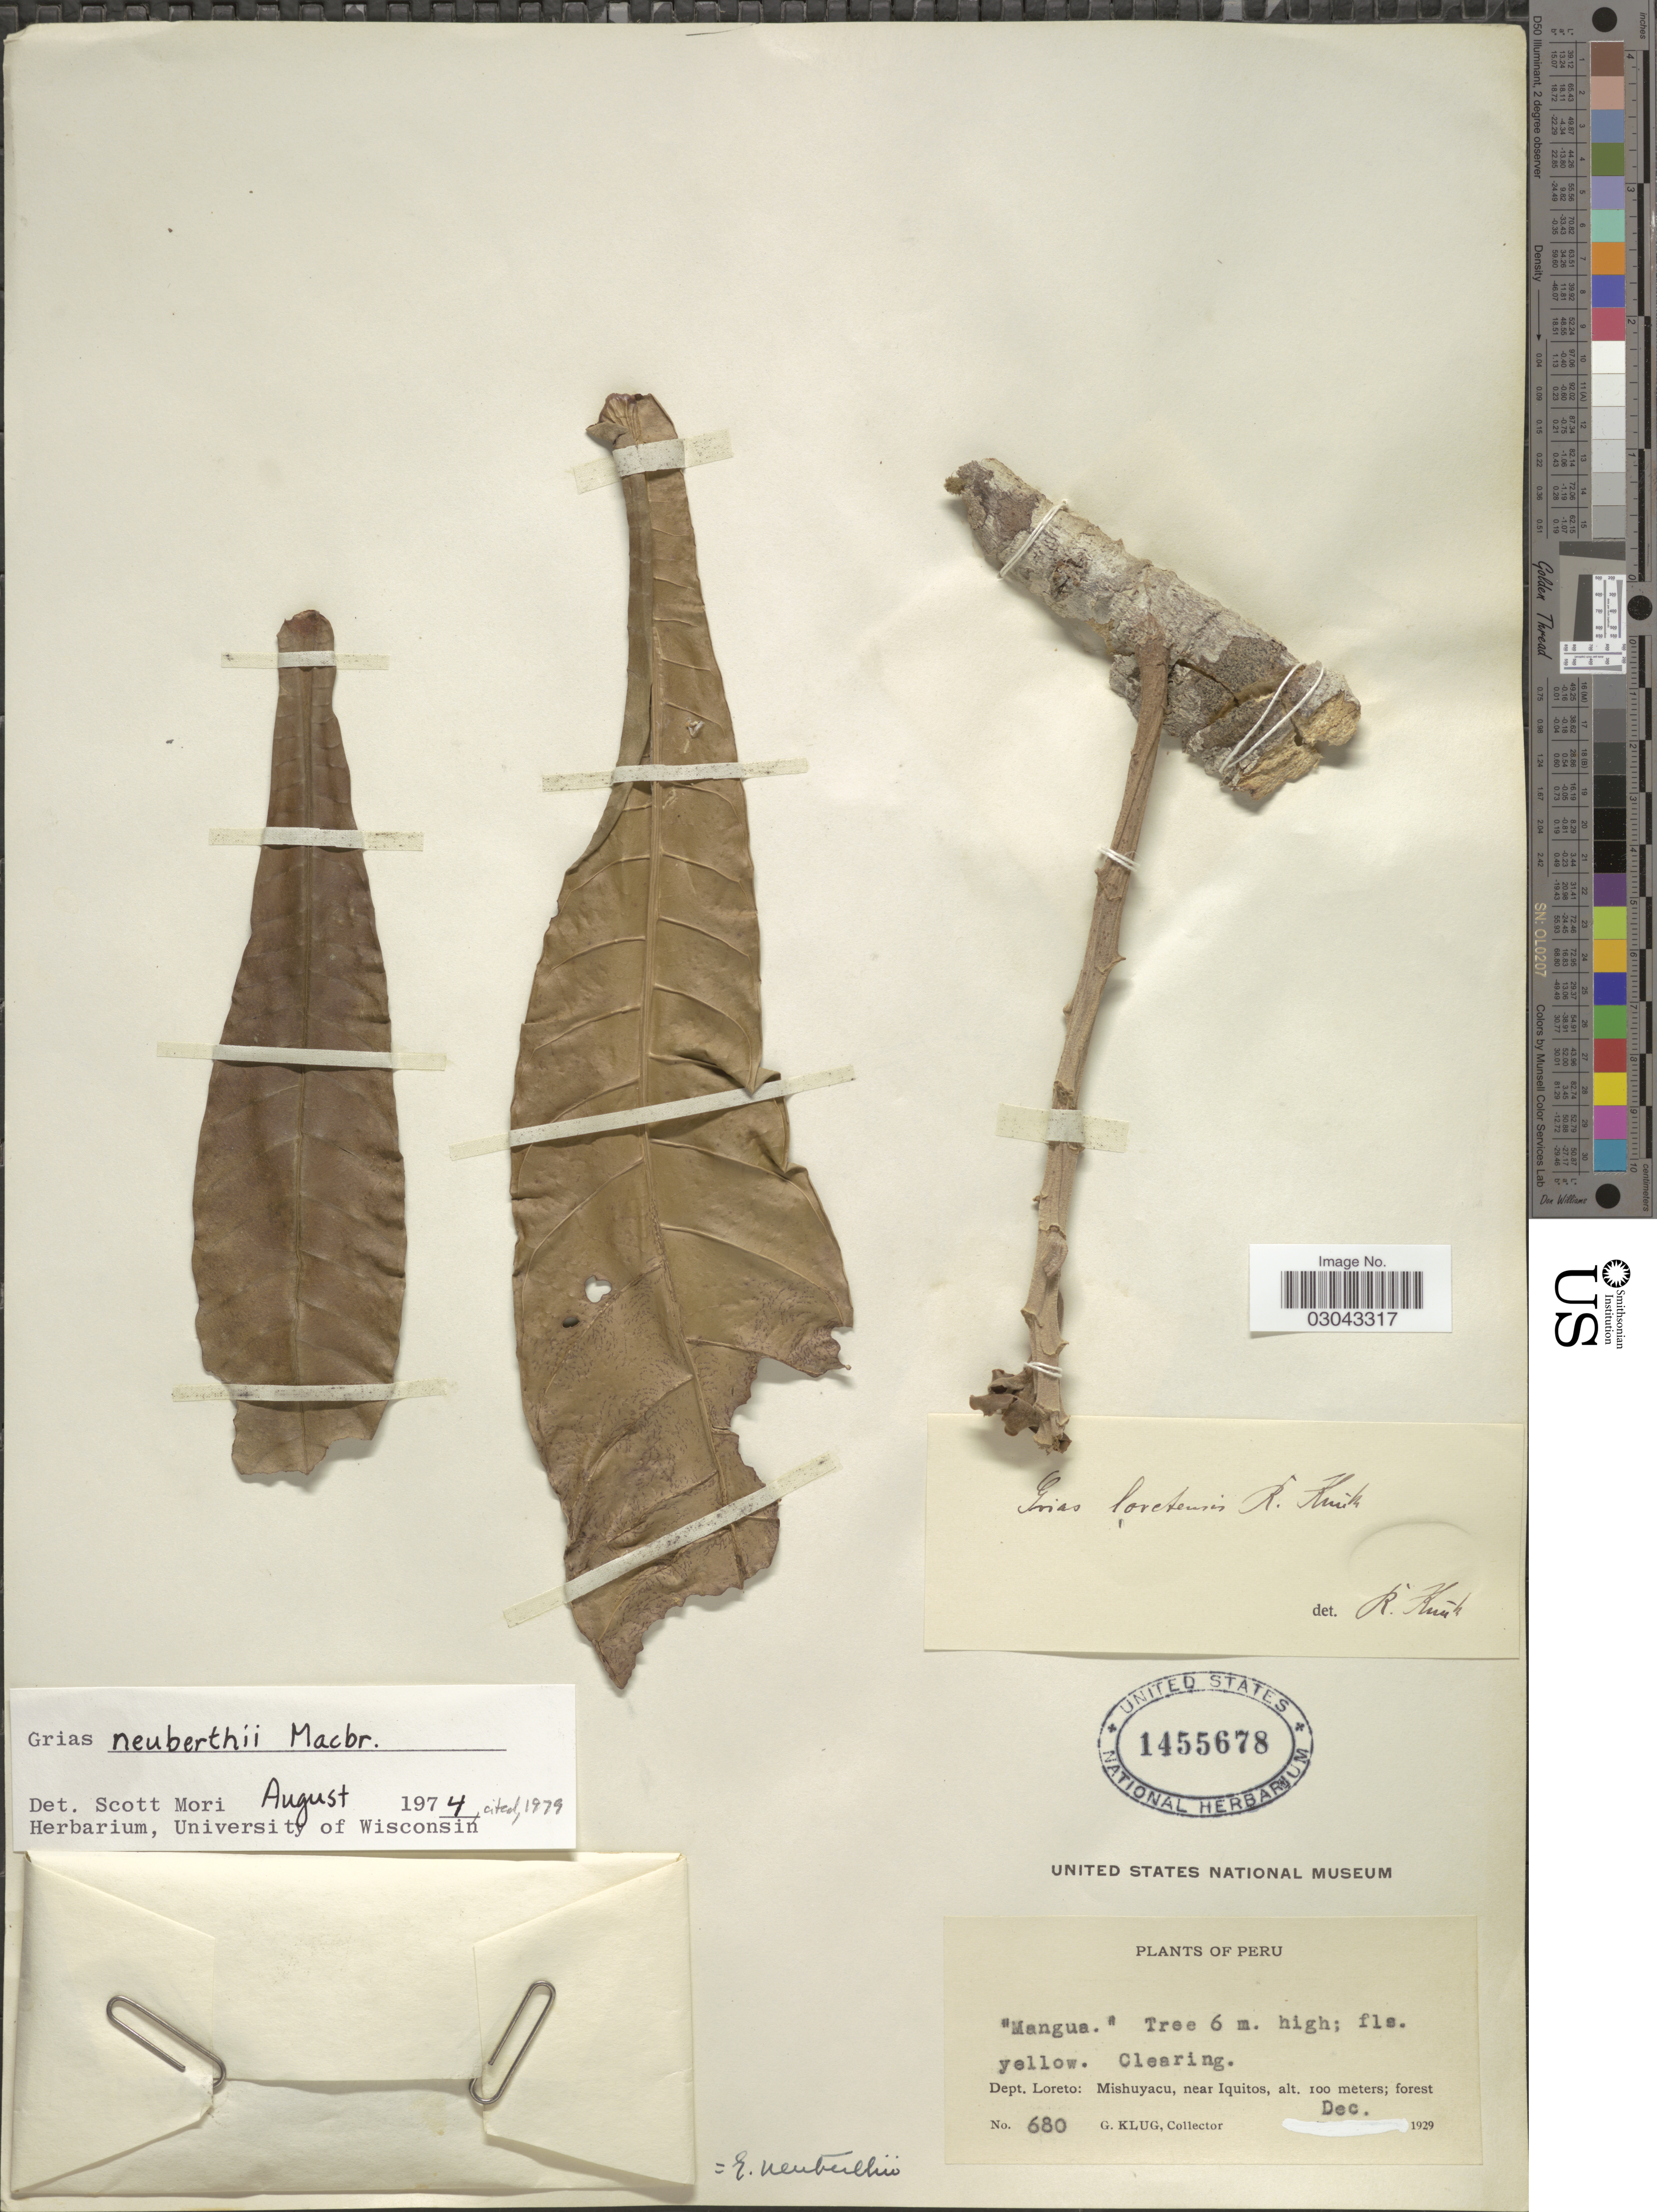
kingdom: Plantae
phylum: Tracheophyta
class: Magnoliopsida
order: Ericales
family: Lecythidaceae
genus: Grias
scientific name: Grias neuberthii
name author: J.F. Macbr.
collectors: G. Klug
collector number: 680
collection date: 1929-12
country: Peru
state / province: Loreto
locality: Dept. Loreto: Mishuyacu, near Iquitos.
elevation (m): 100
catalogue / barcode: US 1455678